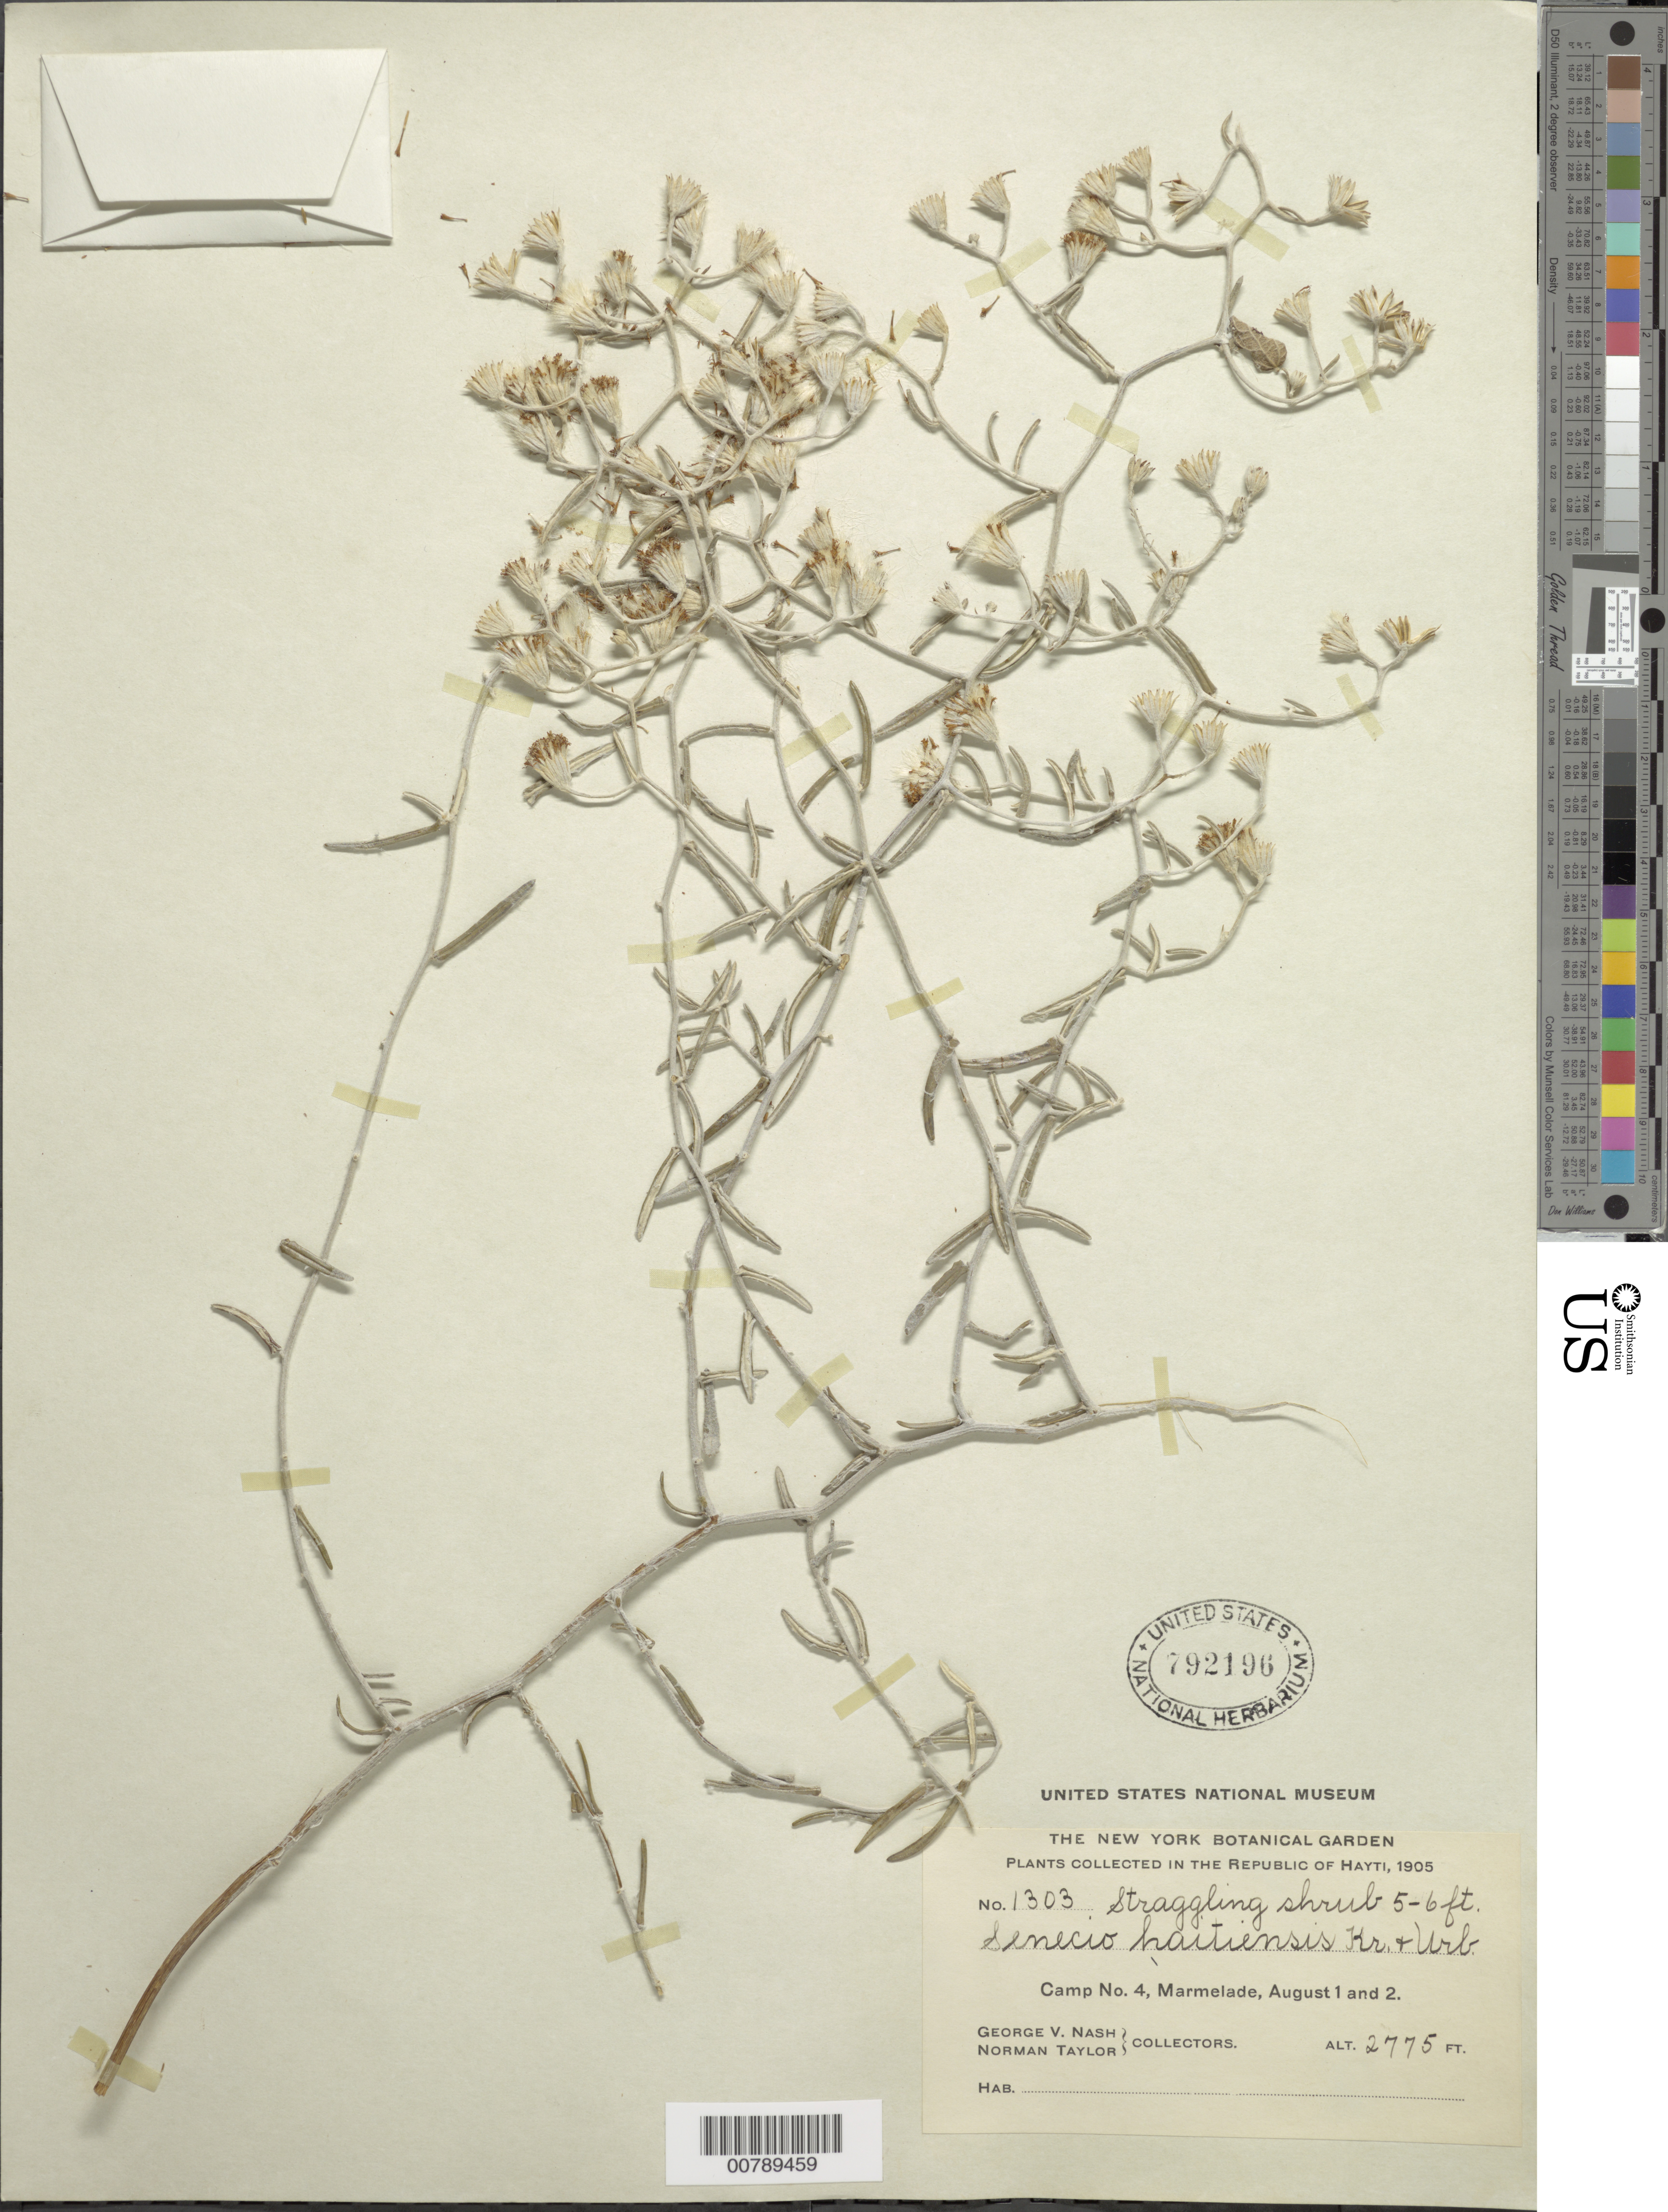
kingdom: Plantae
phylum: Tracheophyta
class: Magnoliopsida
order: Asterales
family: Asteraceae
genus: Senecio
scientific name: Senecio haitiensis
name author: Krug & Urb.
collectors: G. V. Nash & N. Taylor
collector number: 1303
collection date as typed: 01 Aug 1905 to 02 Aug 1905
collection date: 1905-08-01/1905-08-02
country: Haiti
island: Hispaniola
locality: Camp No. 4, Marmelade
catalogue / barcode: US 792196